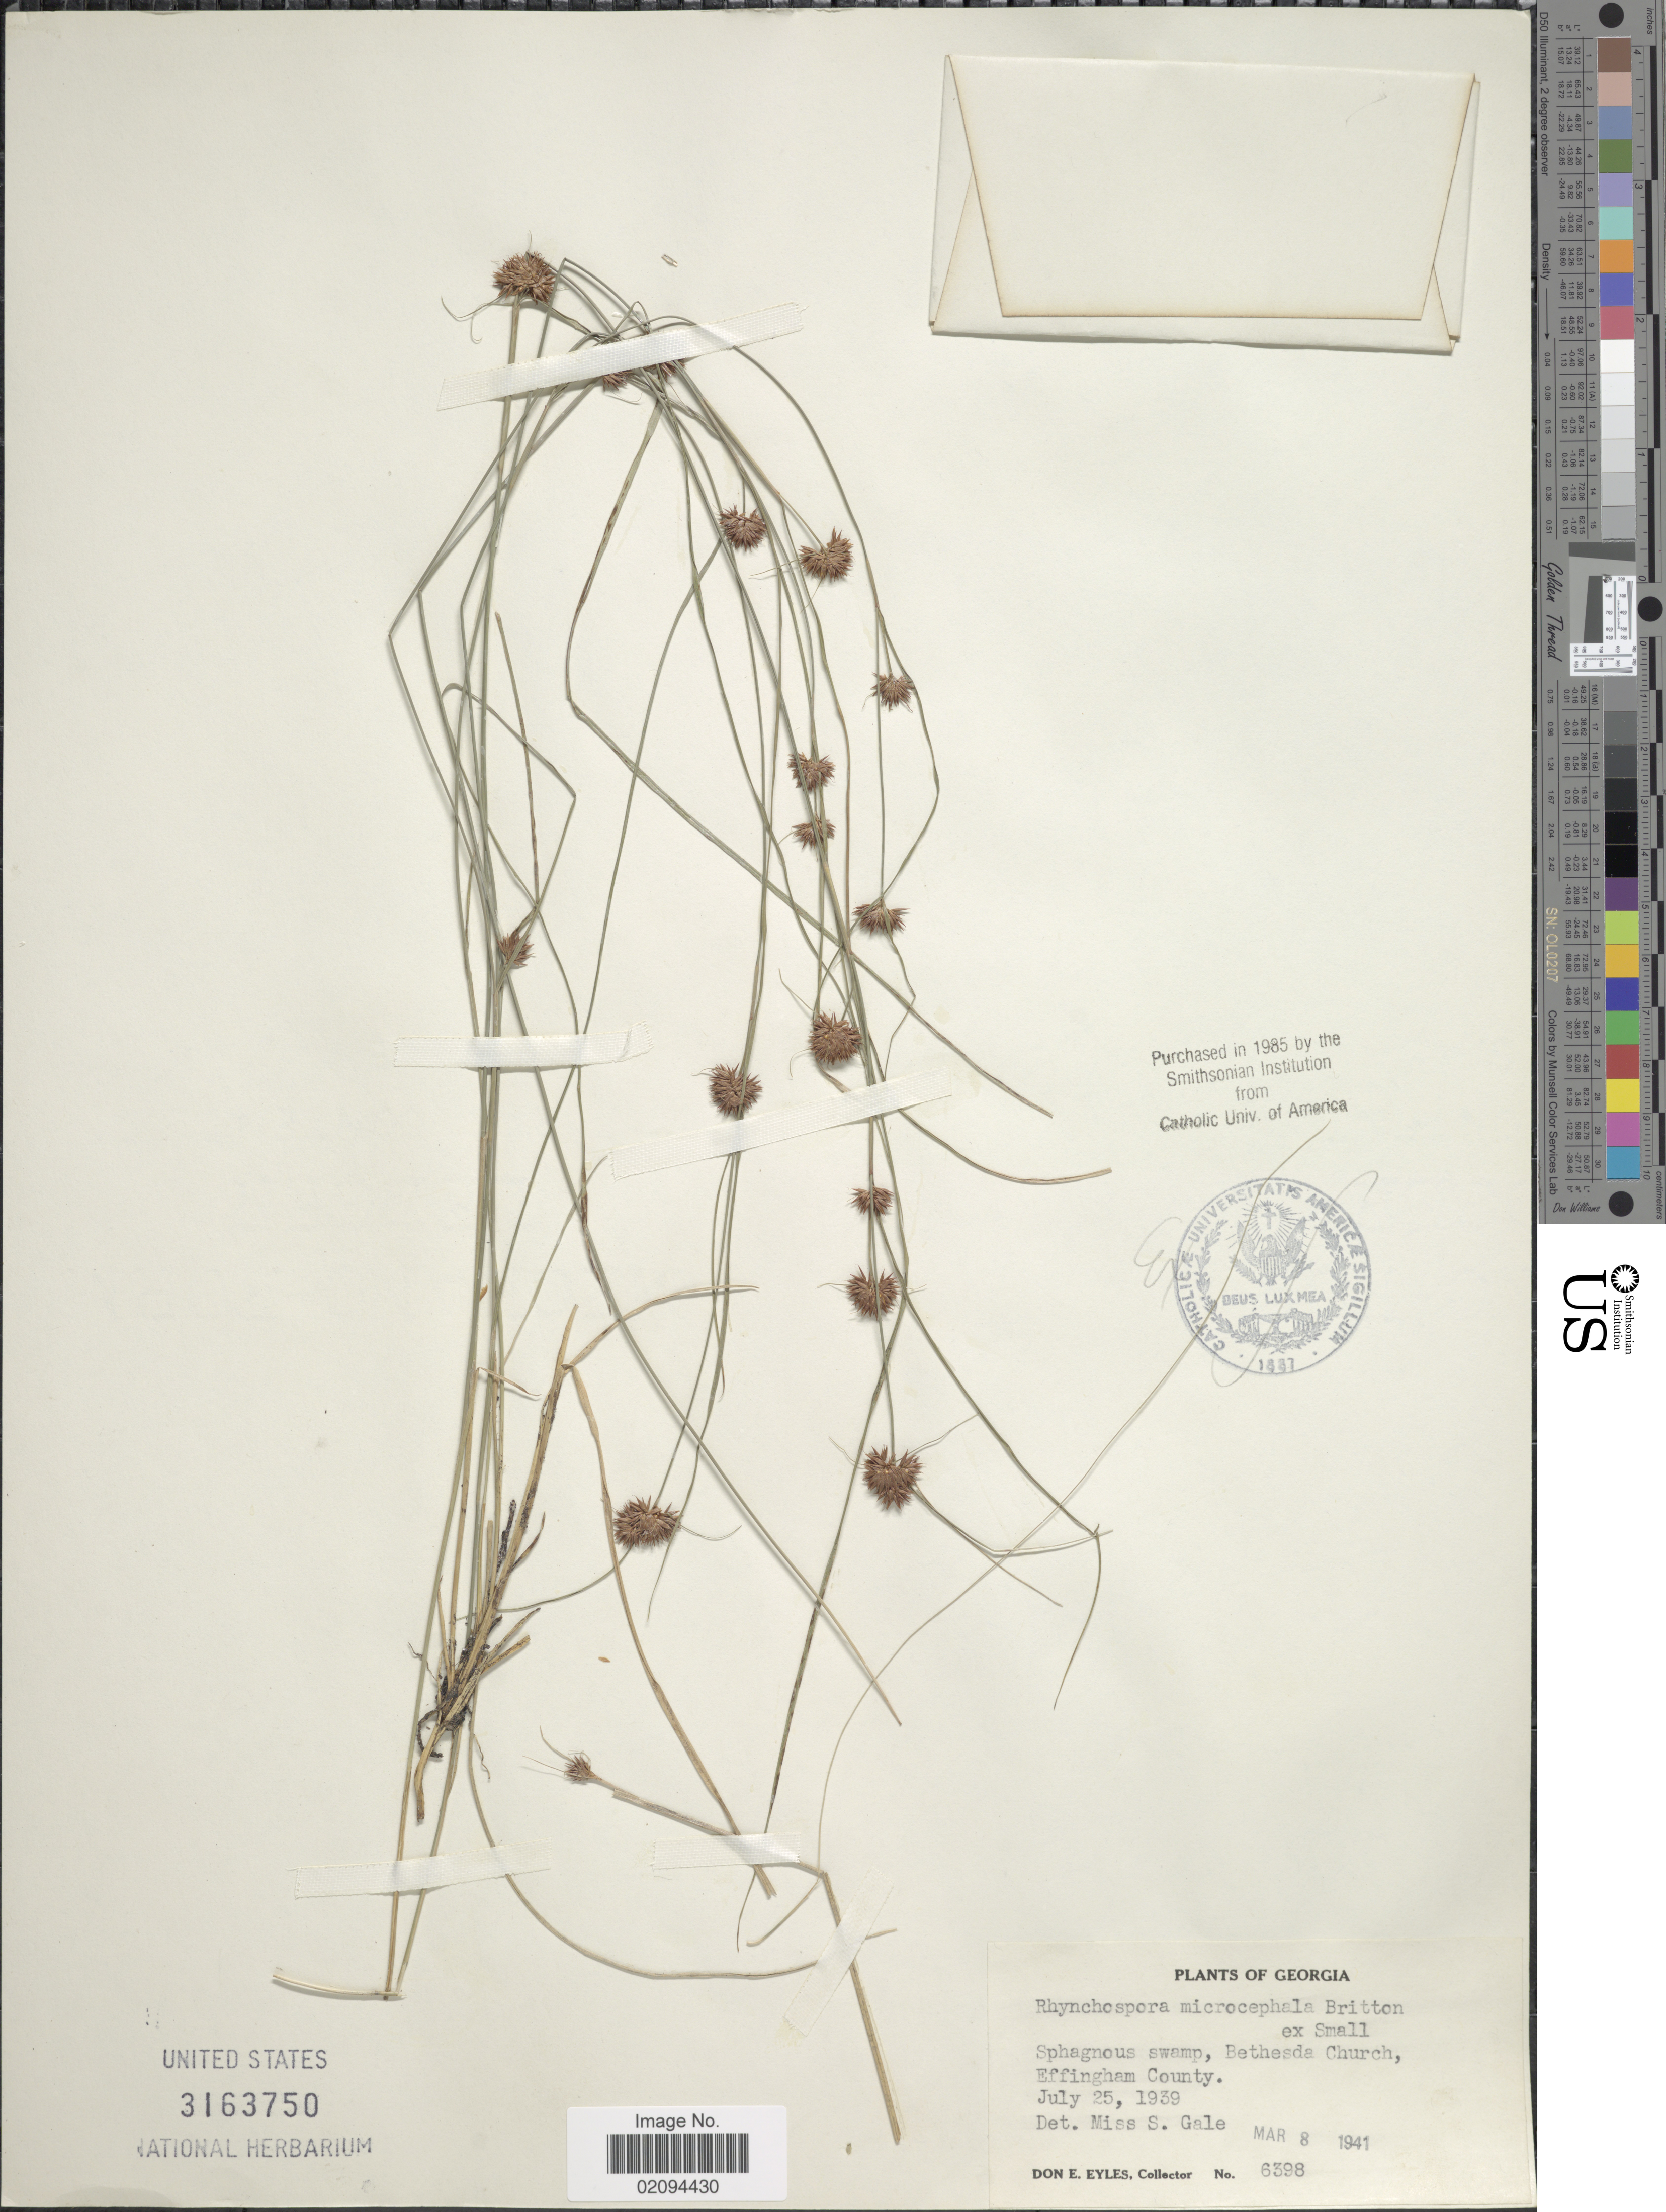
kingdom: Plantae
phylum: Tracheophyta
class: Liliopsida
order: Poales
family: Cyperaceae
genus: Rhynchospora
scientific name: Rhynchospora microcephala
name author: (Britton) Britton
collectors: D. Eyles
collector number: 6398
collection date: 1939-07-25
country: United States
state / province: Georgia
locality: Sphagnous swamp, Bethesda Church, Effingham County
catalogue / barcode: US 3163750